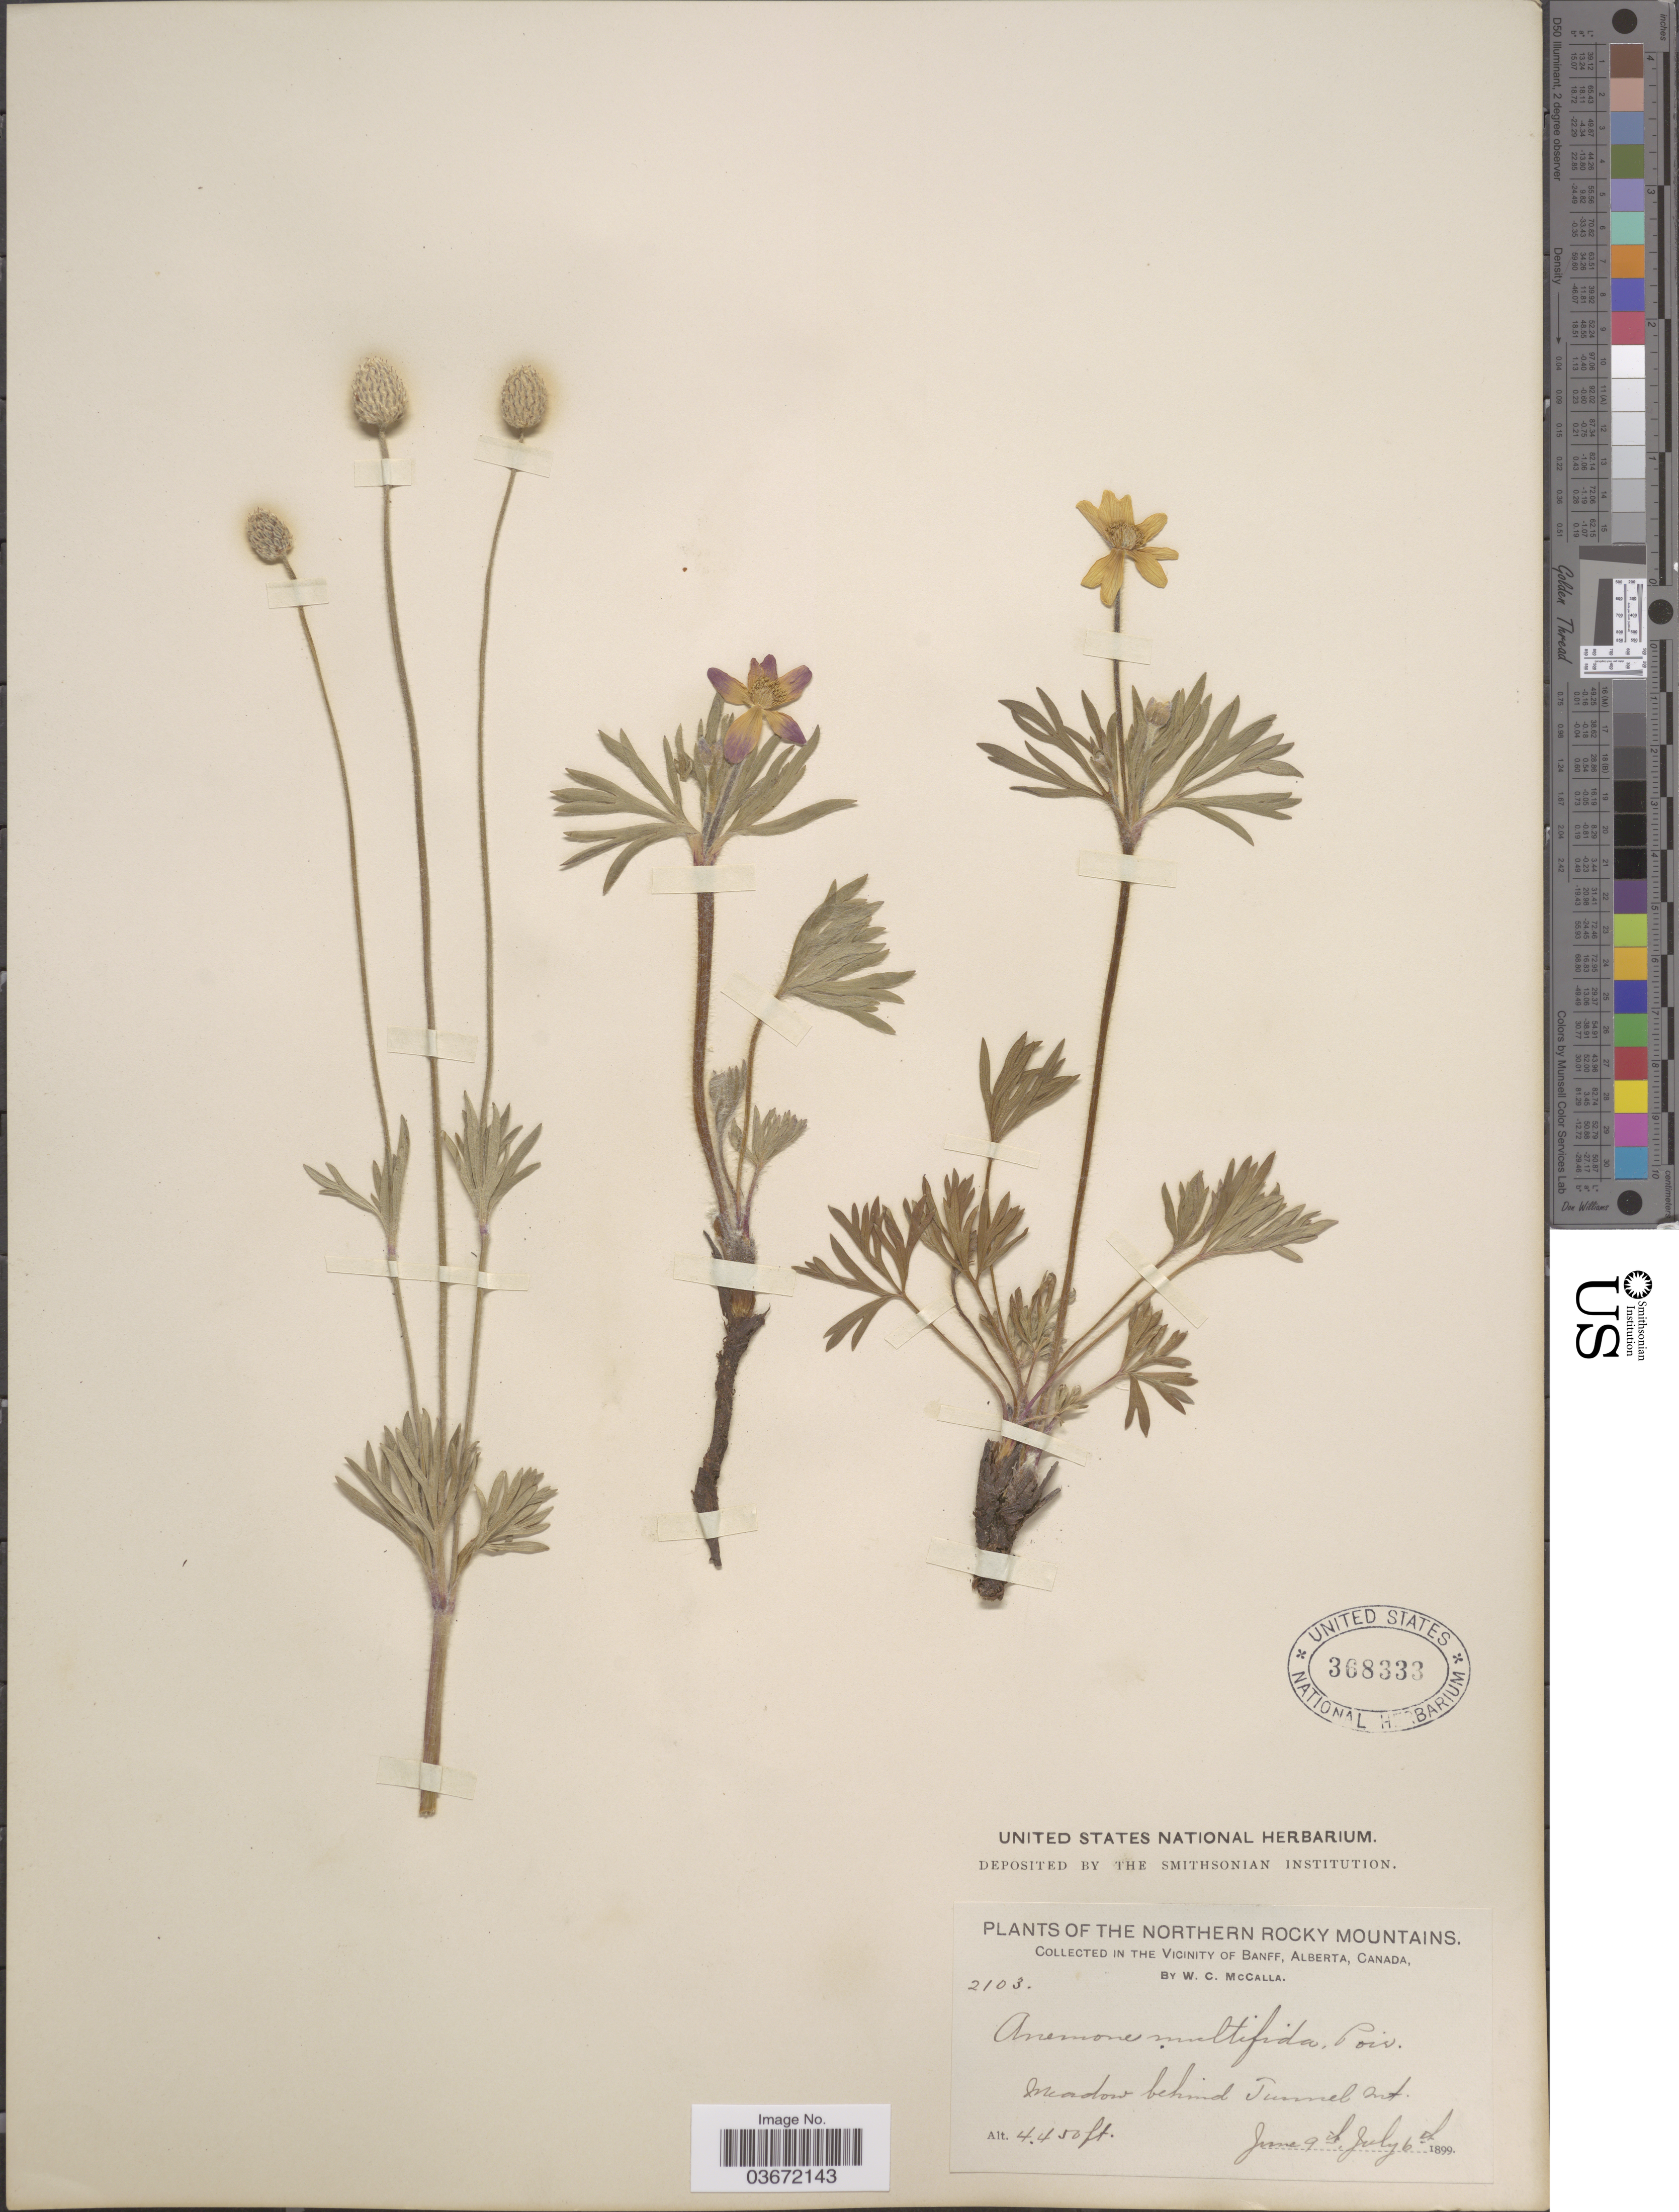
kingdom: Plantae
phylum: Tracheophyta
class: Magnoliopsida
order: Ranunculales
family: Ranunculaceae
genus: Anemone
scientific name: Anemone multifida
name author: Poir.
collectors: W. McCalla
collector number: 2103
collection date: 1899-06-09/1899-07-06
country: Canada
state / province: Alberta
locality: Northern Rocky Mountains. In the Vicinity of Banff. Meadow behind Tunnel Mt.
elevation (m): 1356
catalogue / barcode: US 368333